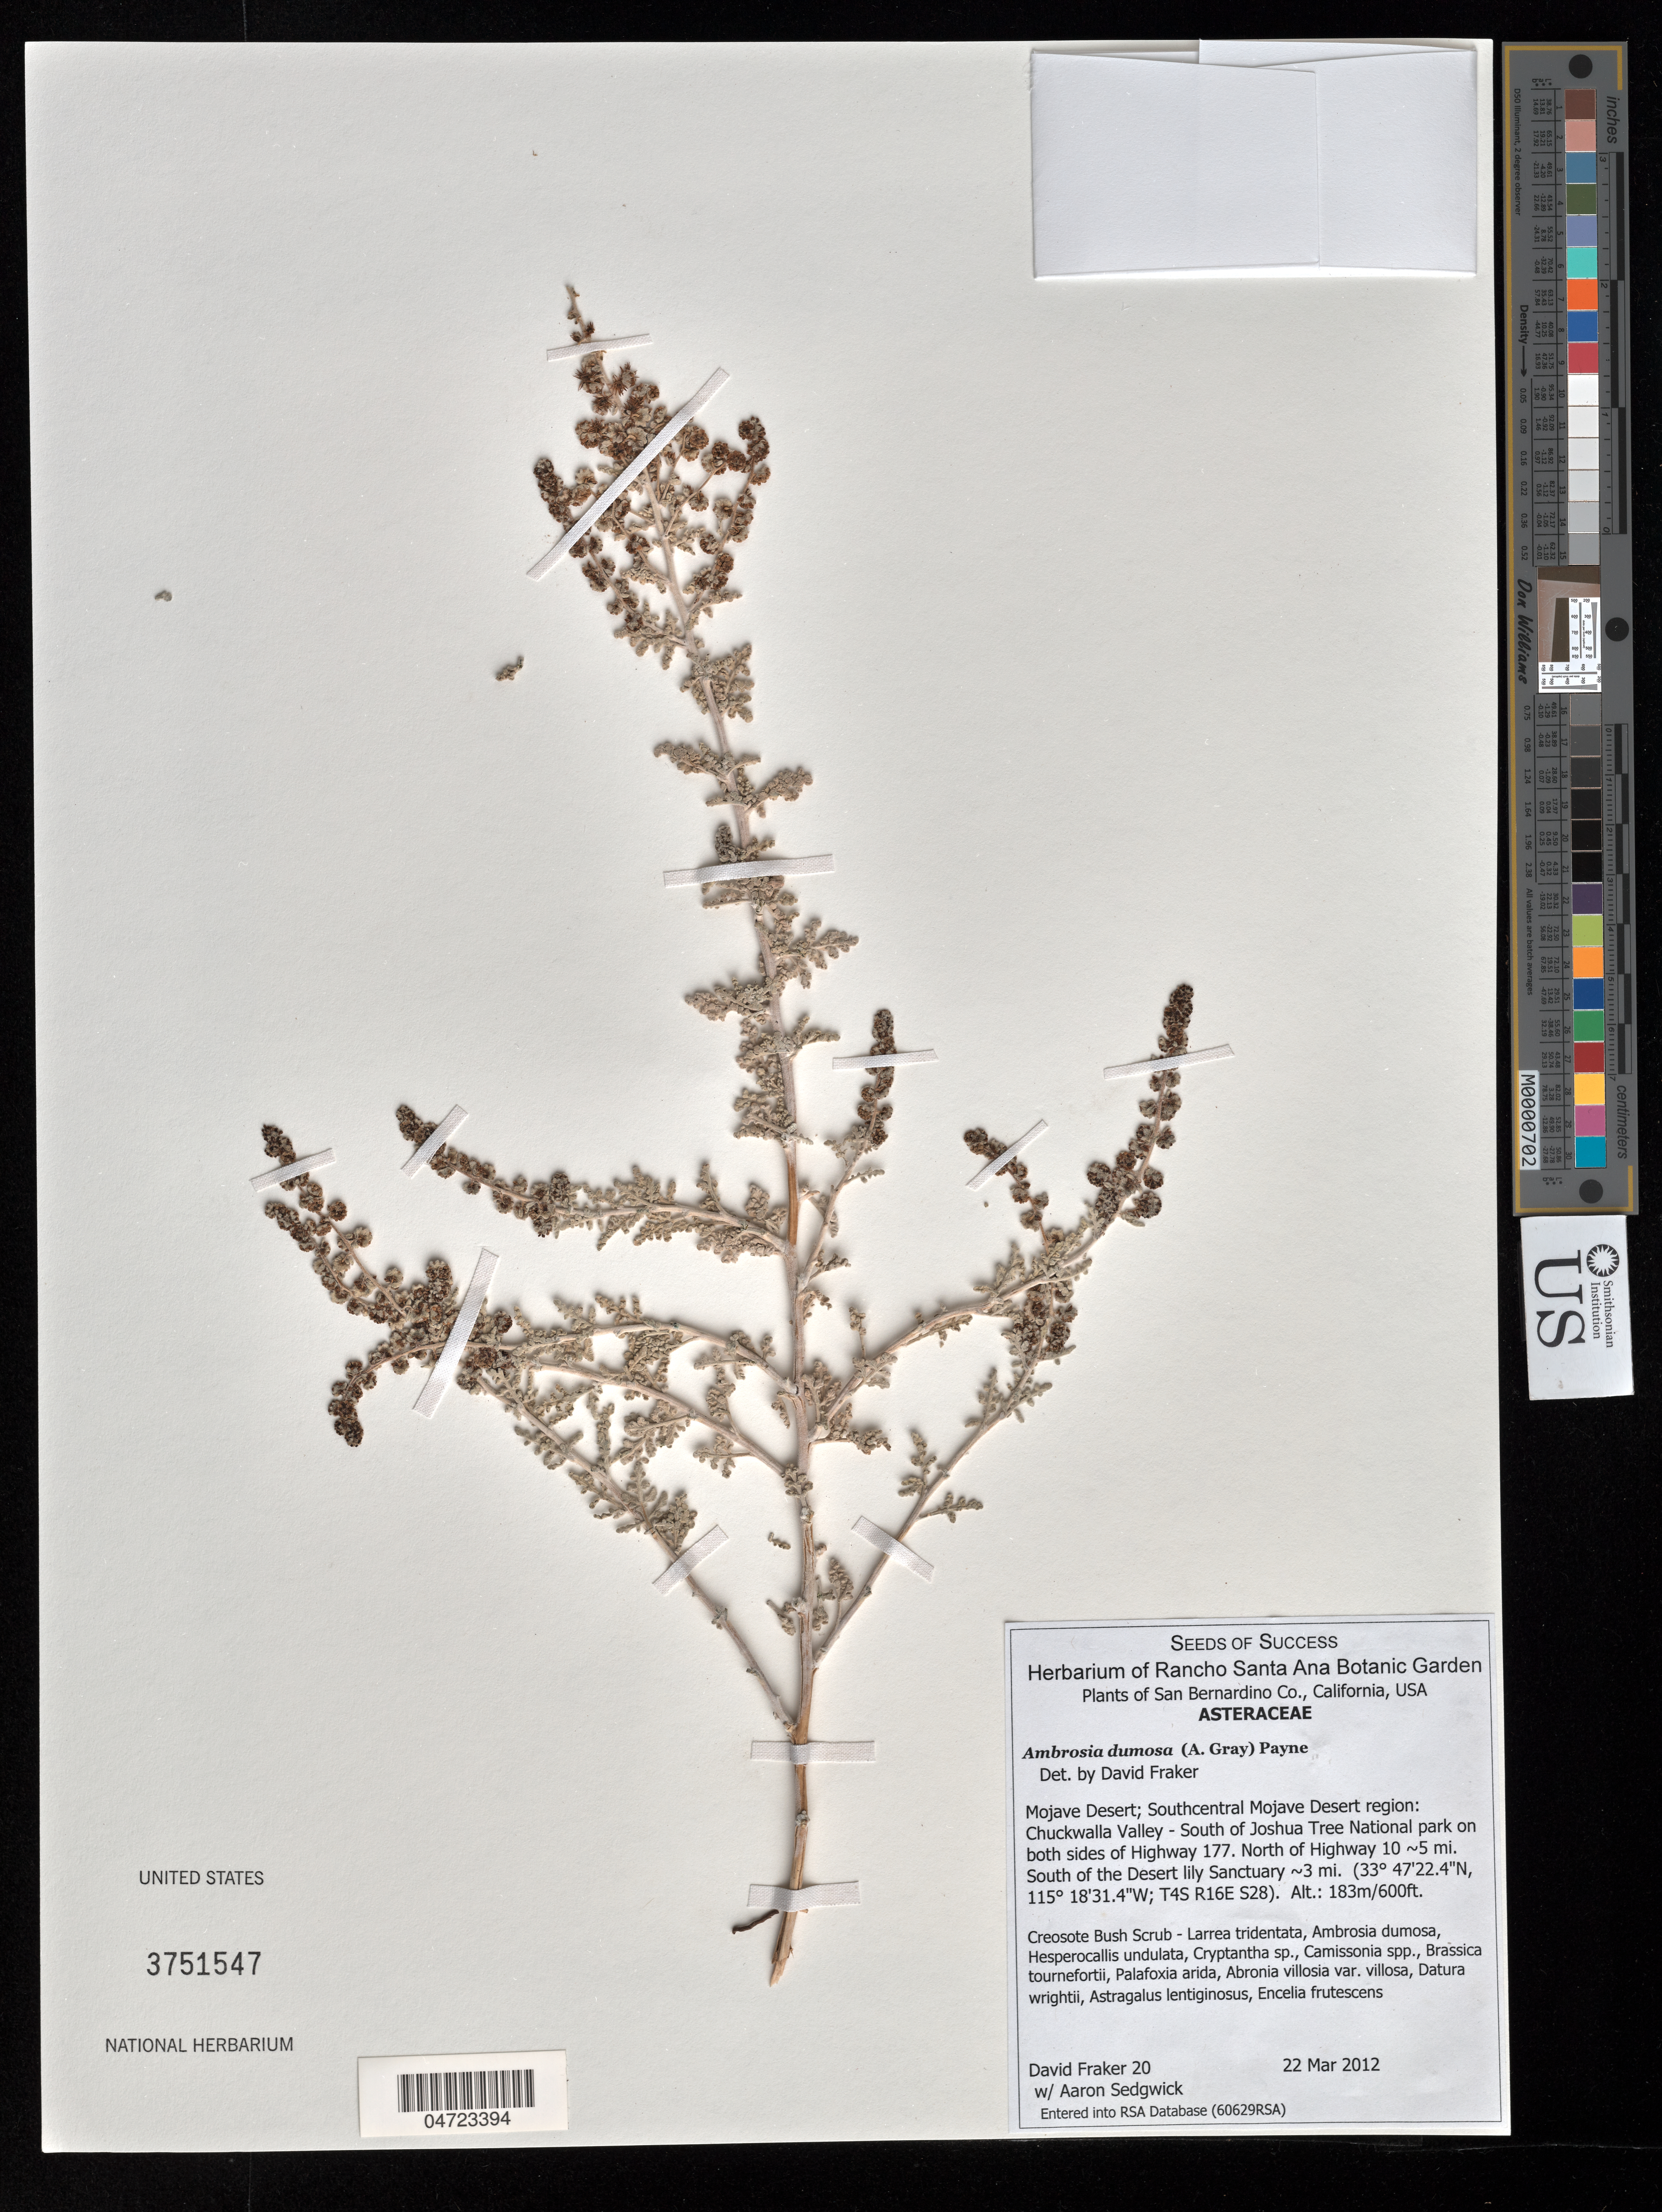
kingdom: Plantae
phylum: Tracheophyta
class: Magnoliopsida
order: Asterales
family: Asteraceae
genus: Ambrosia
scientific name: Ambrosia dumosa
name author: (A. Gray) W.W.Payne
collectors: D. Fraker & A. Sedgwick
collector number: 20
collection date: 2012-03-22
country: United States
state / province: California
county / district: San Bernardino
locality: San Bernardino Co. Mojave Desert; Southcentral Mojave Desert region: Chuckwalla Valley - South of Joshua Tree National park on both sides of Highway 177. North of Highway 10 ~5 mi. South of the Desert lily Sanctuary ~3 mi. (T4S R16E S28).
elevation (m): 183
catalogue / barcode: US 3751547